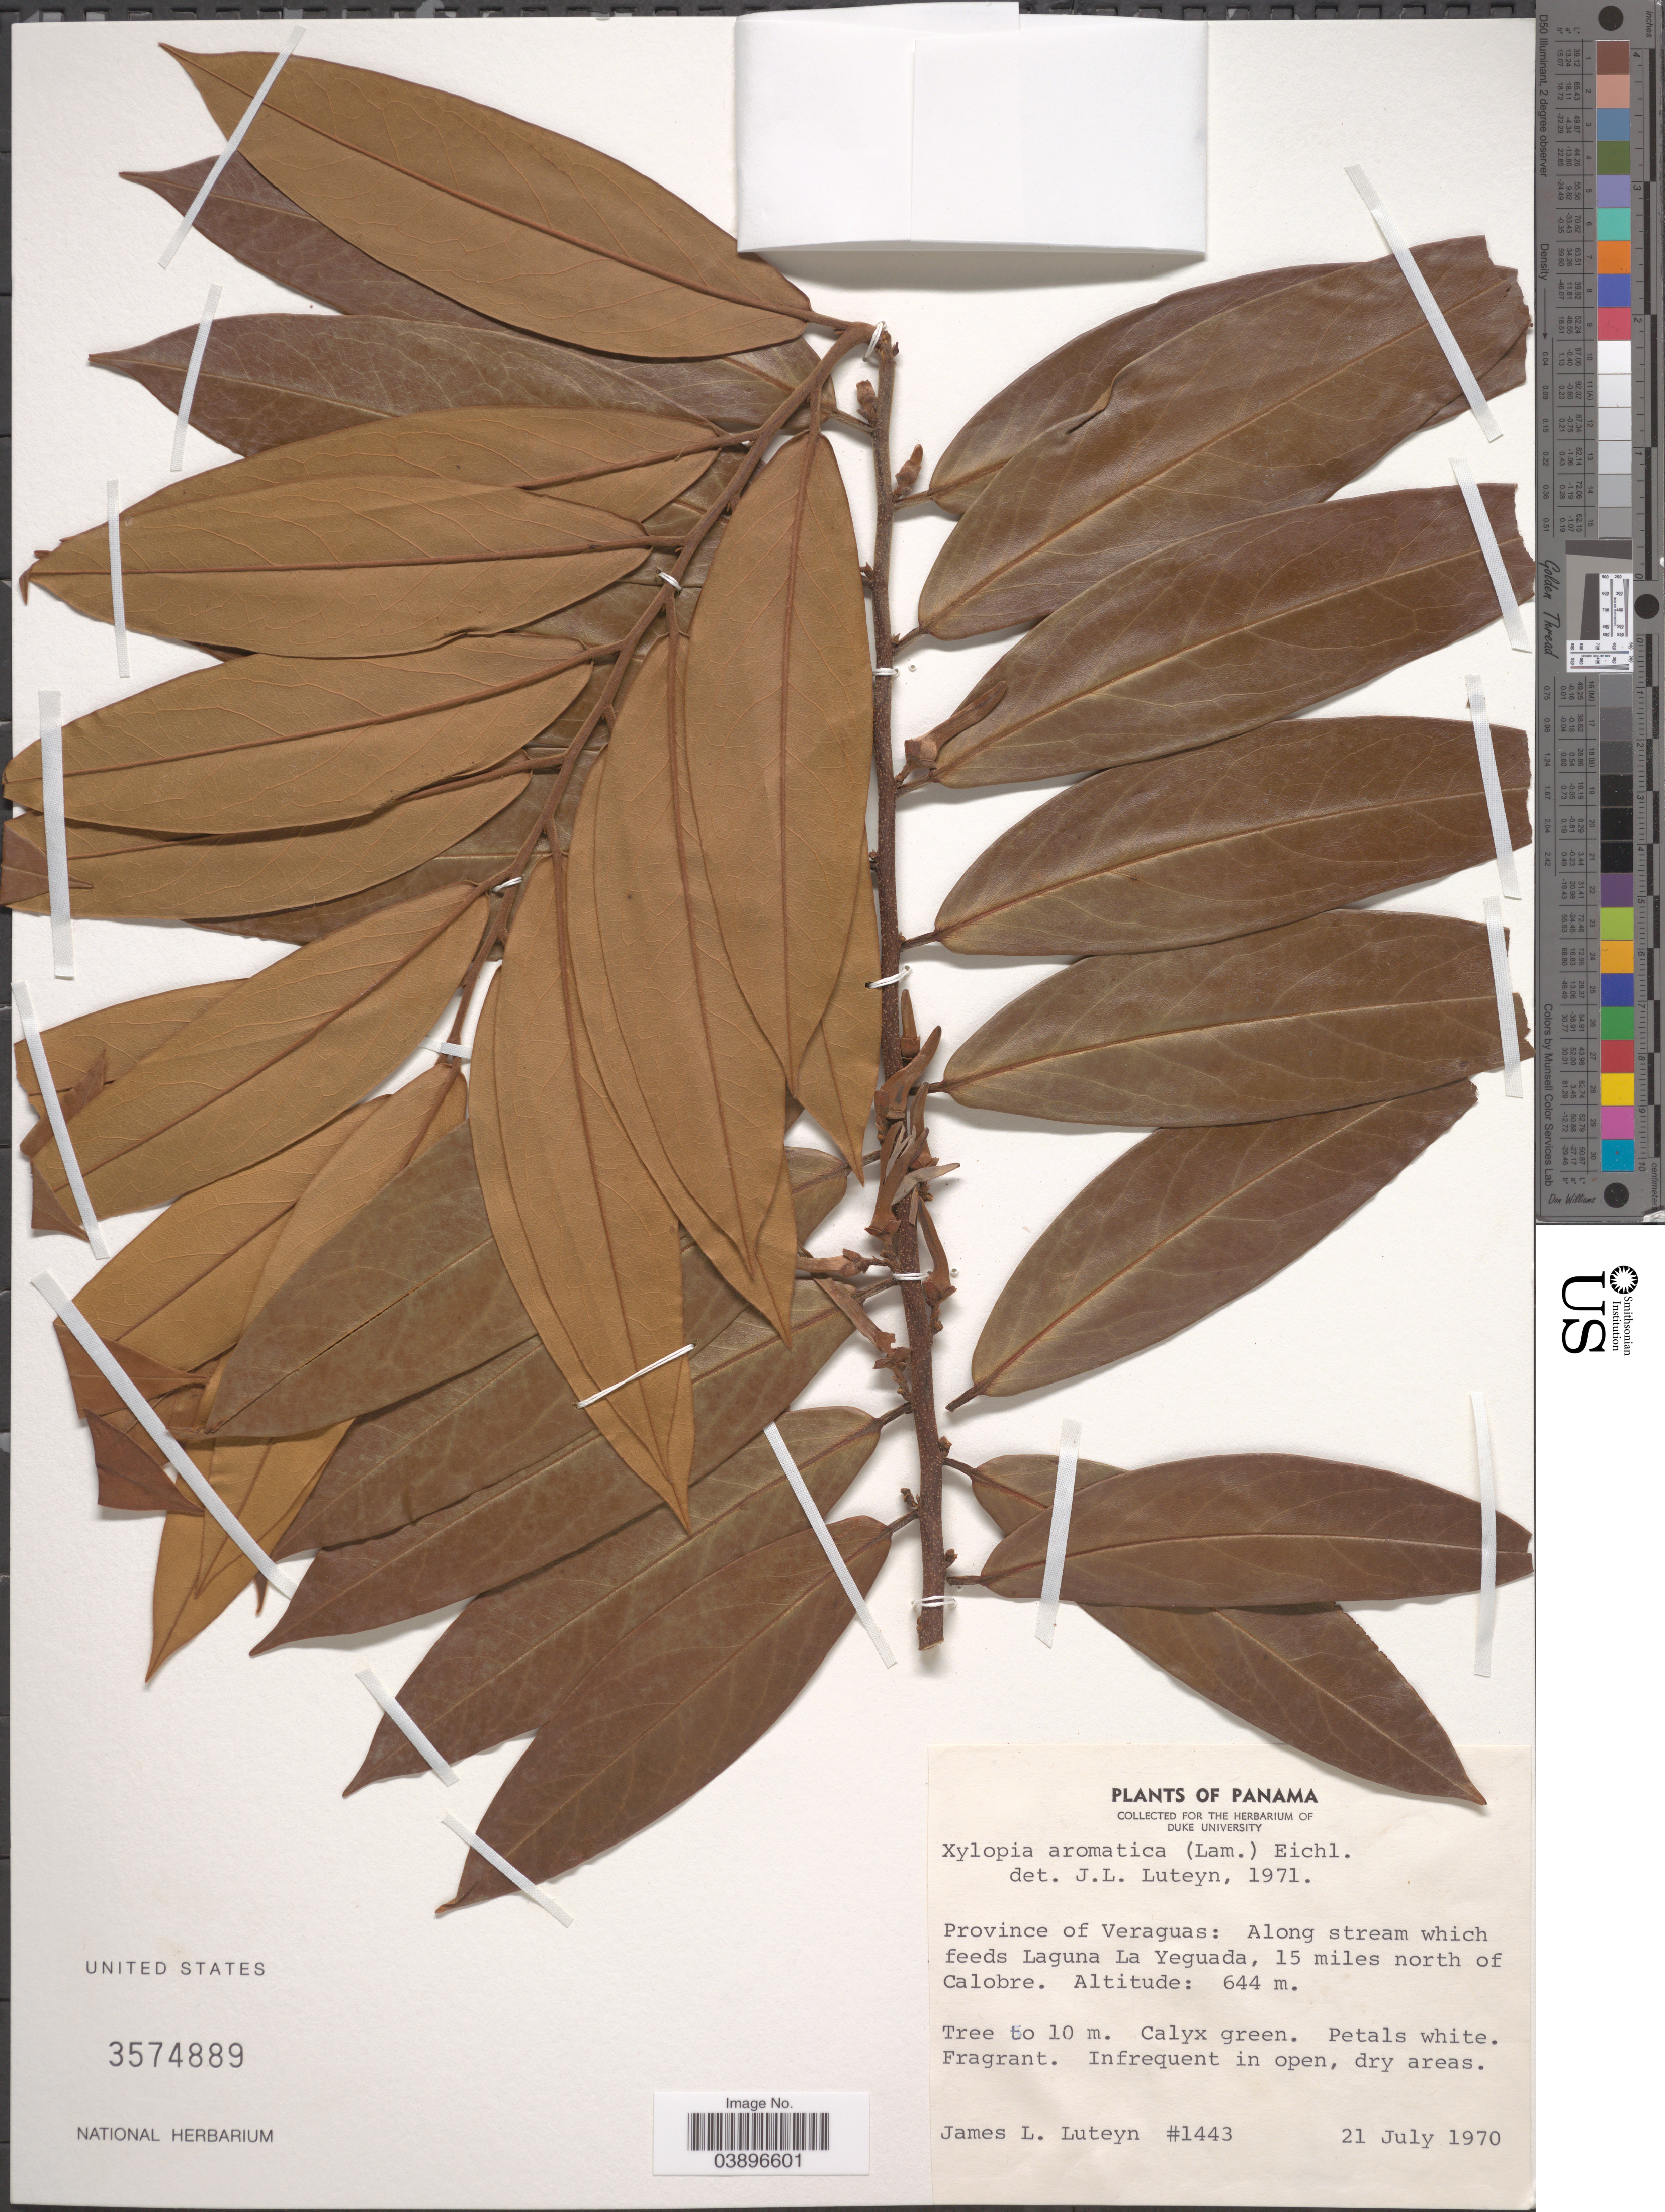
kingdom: Plantae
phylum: Tracheophyta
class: Magnoliopsida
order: Magnoliales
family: Annonaceae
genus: Xylopia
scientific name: Xylopia aromatica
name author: (Lam.) Mart.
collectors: J. L. Luteyn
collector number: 1443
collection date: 1970-07-21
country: Panama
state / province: Veraguas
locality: Along stream which feeds Laguna La Yeguada, 15 miles north of Calobre.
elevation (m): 644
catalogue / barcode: US 3574889